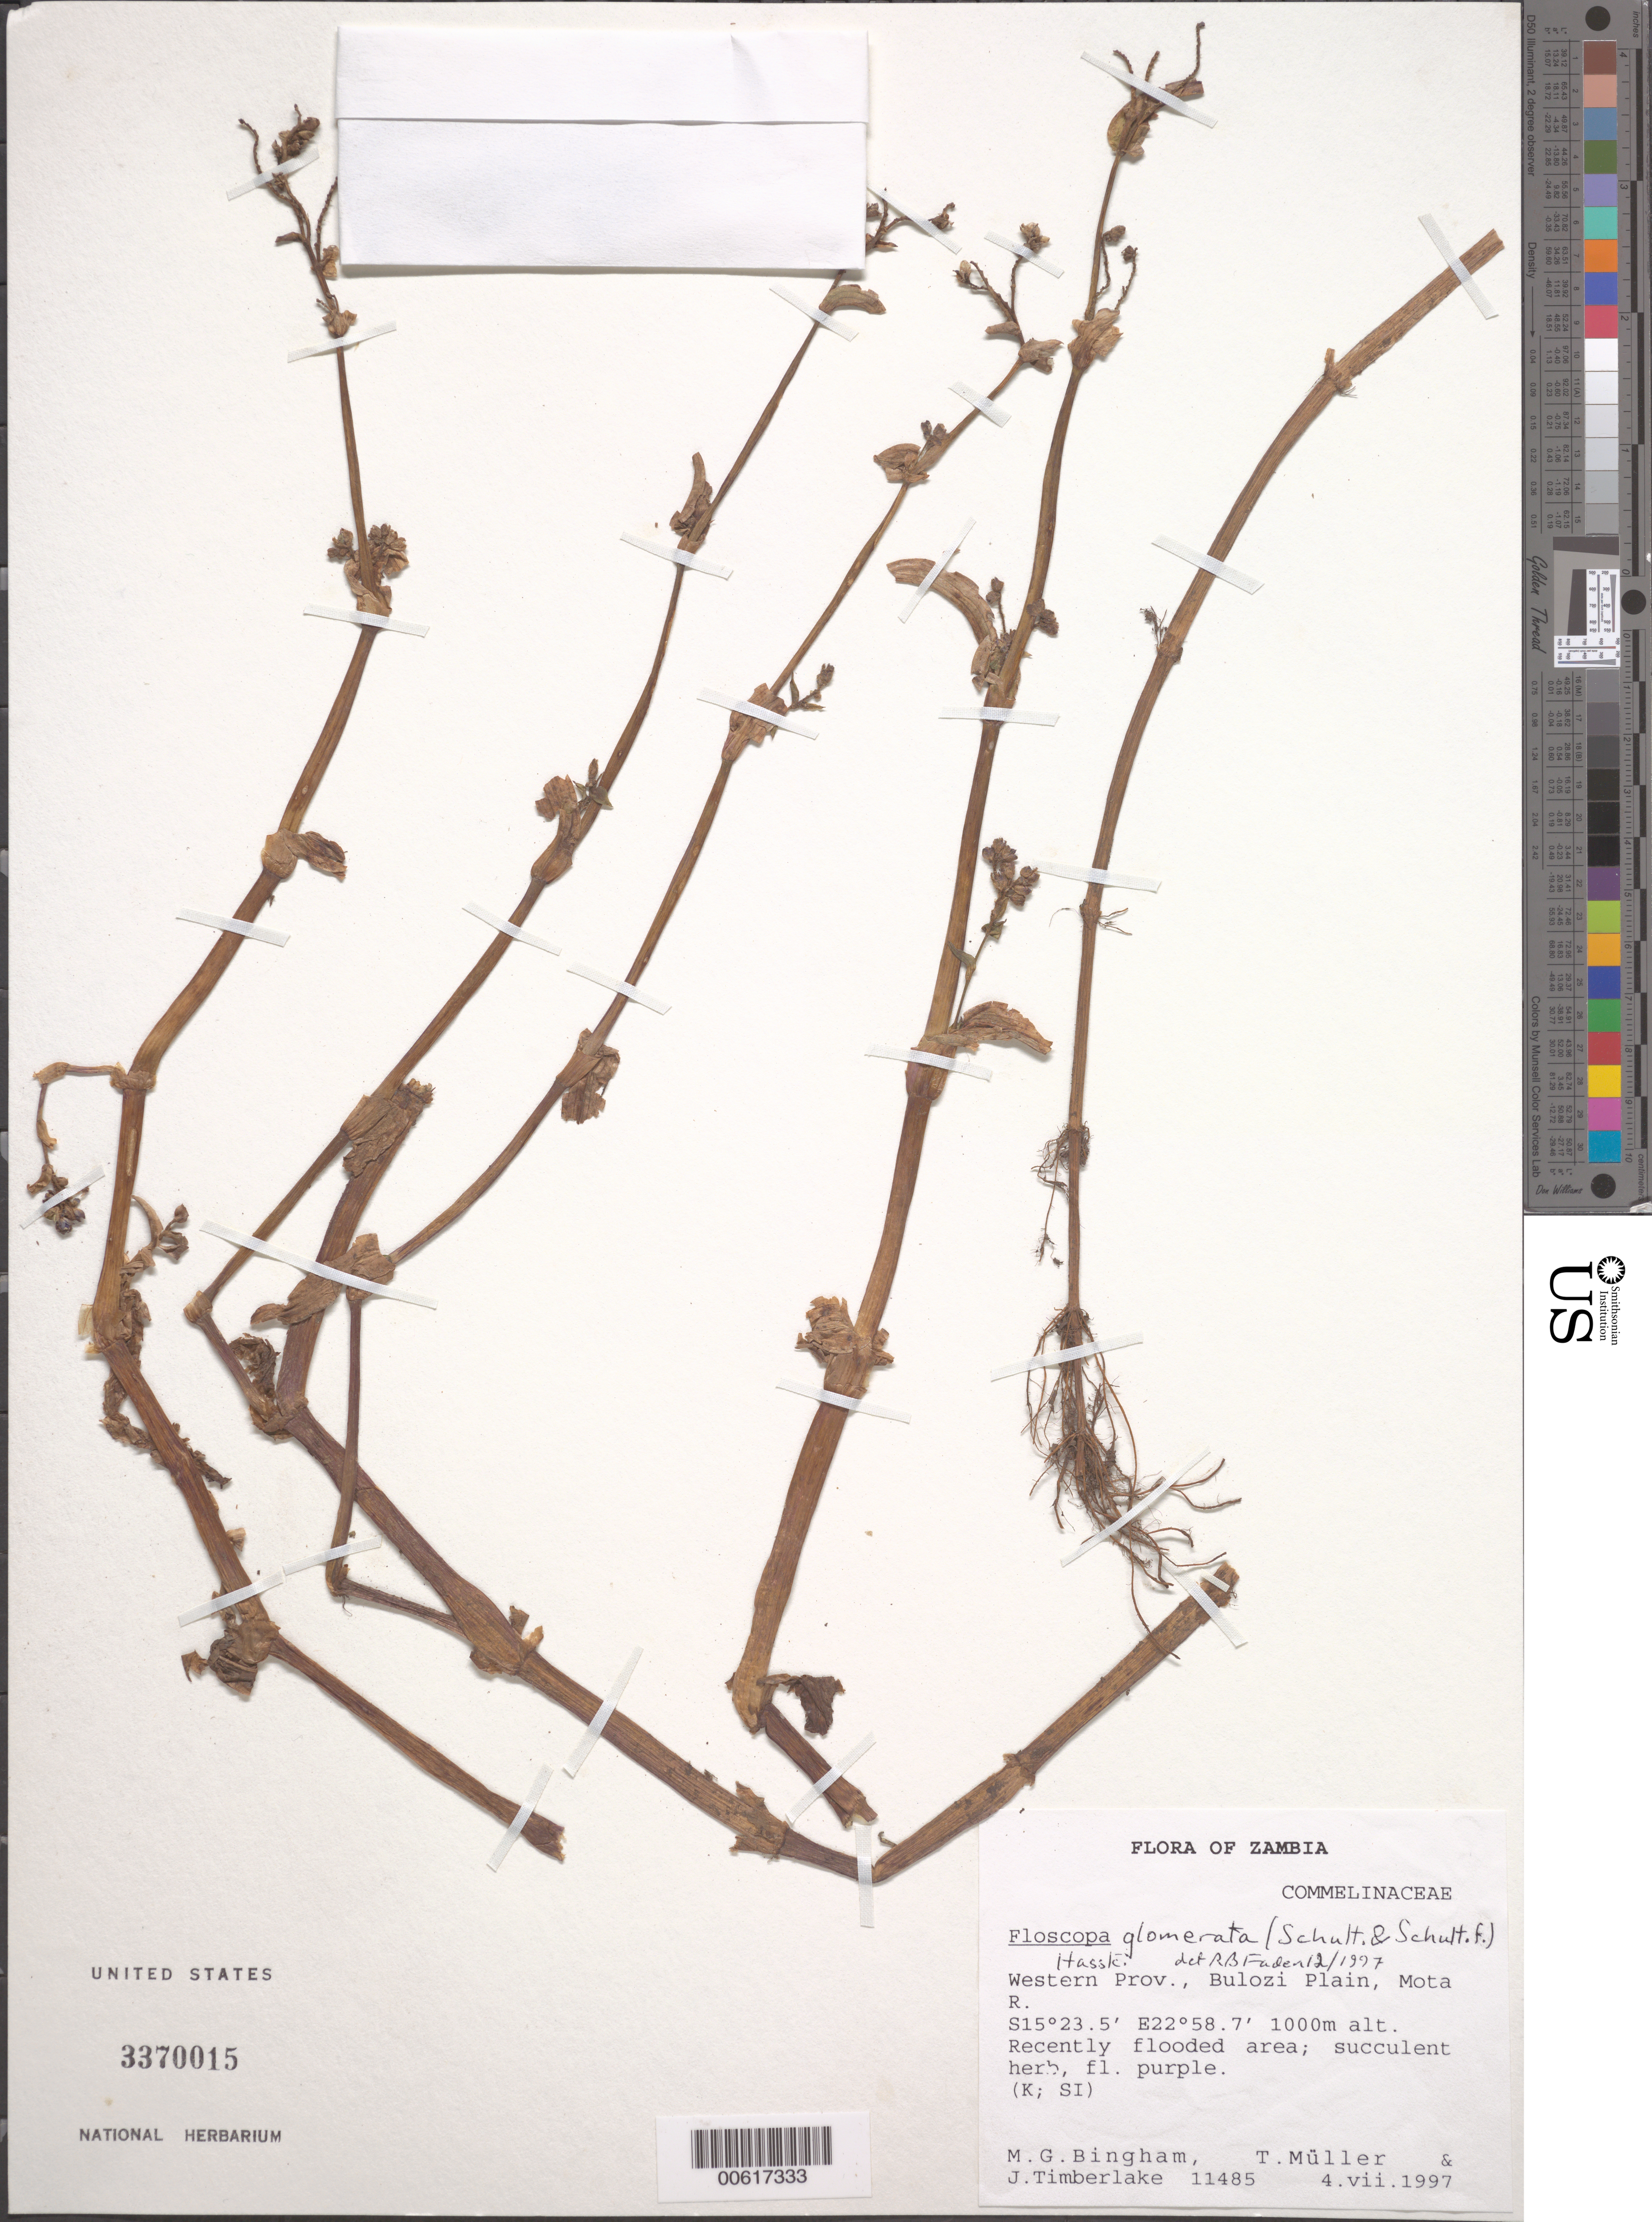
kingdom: Plantae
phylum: Tracheophyta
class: Liliopsida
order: Commelinales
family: Commelinaceae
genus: Floscopa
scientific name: Floscopa glomerata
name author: (Willd. ex Schult. & Schult. f.) Hassk.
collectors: M. Bingham, T. Muller & J. Timberlake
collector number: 11485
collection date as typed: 04 Jun 1997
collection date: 1997-06-04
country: Zambia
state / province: Western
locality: Bulozi planin, mota river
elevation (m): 1000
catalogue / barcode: US 3370015